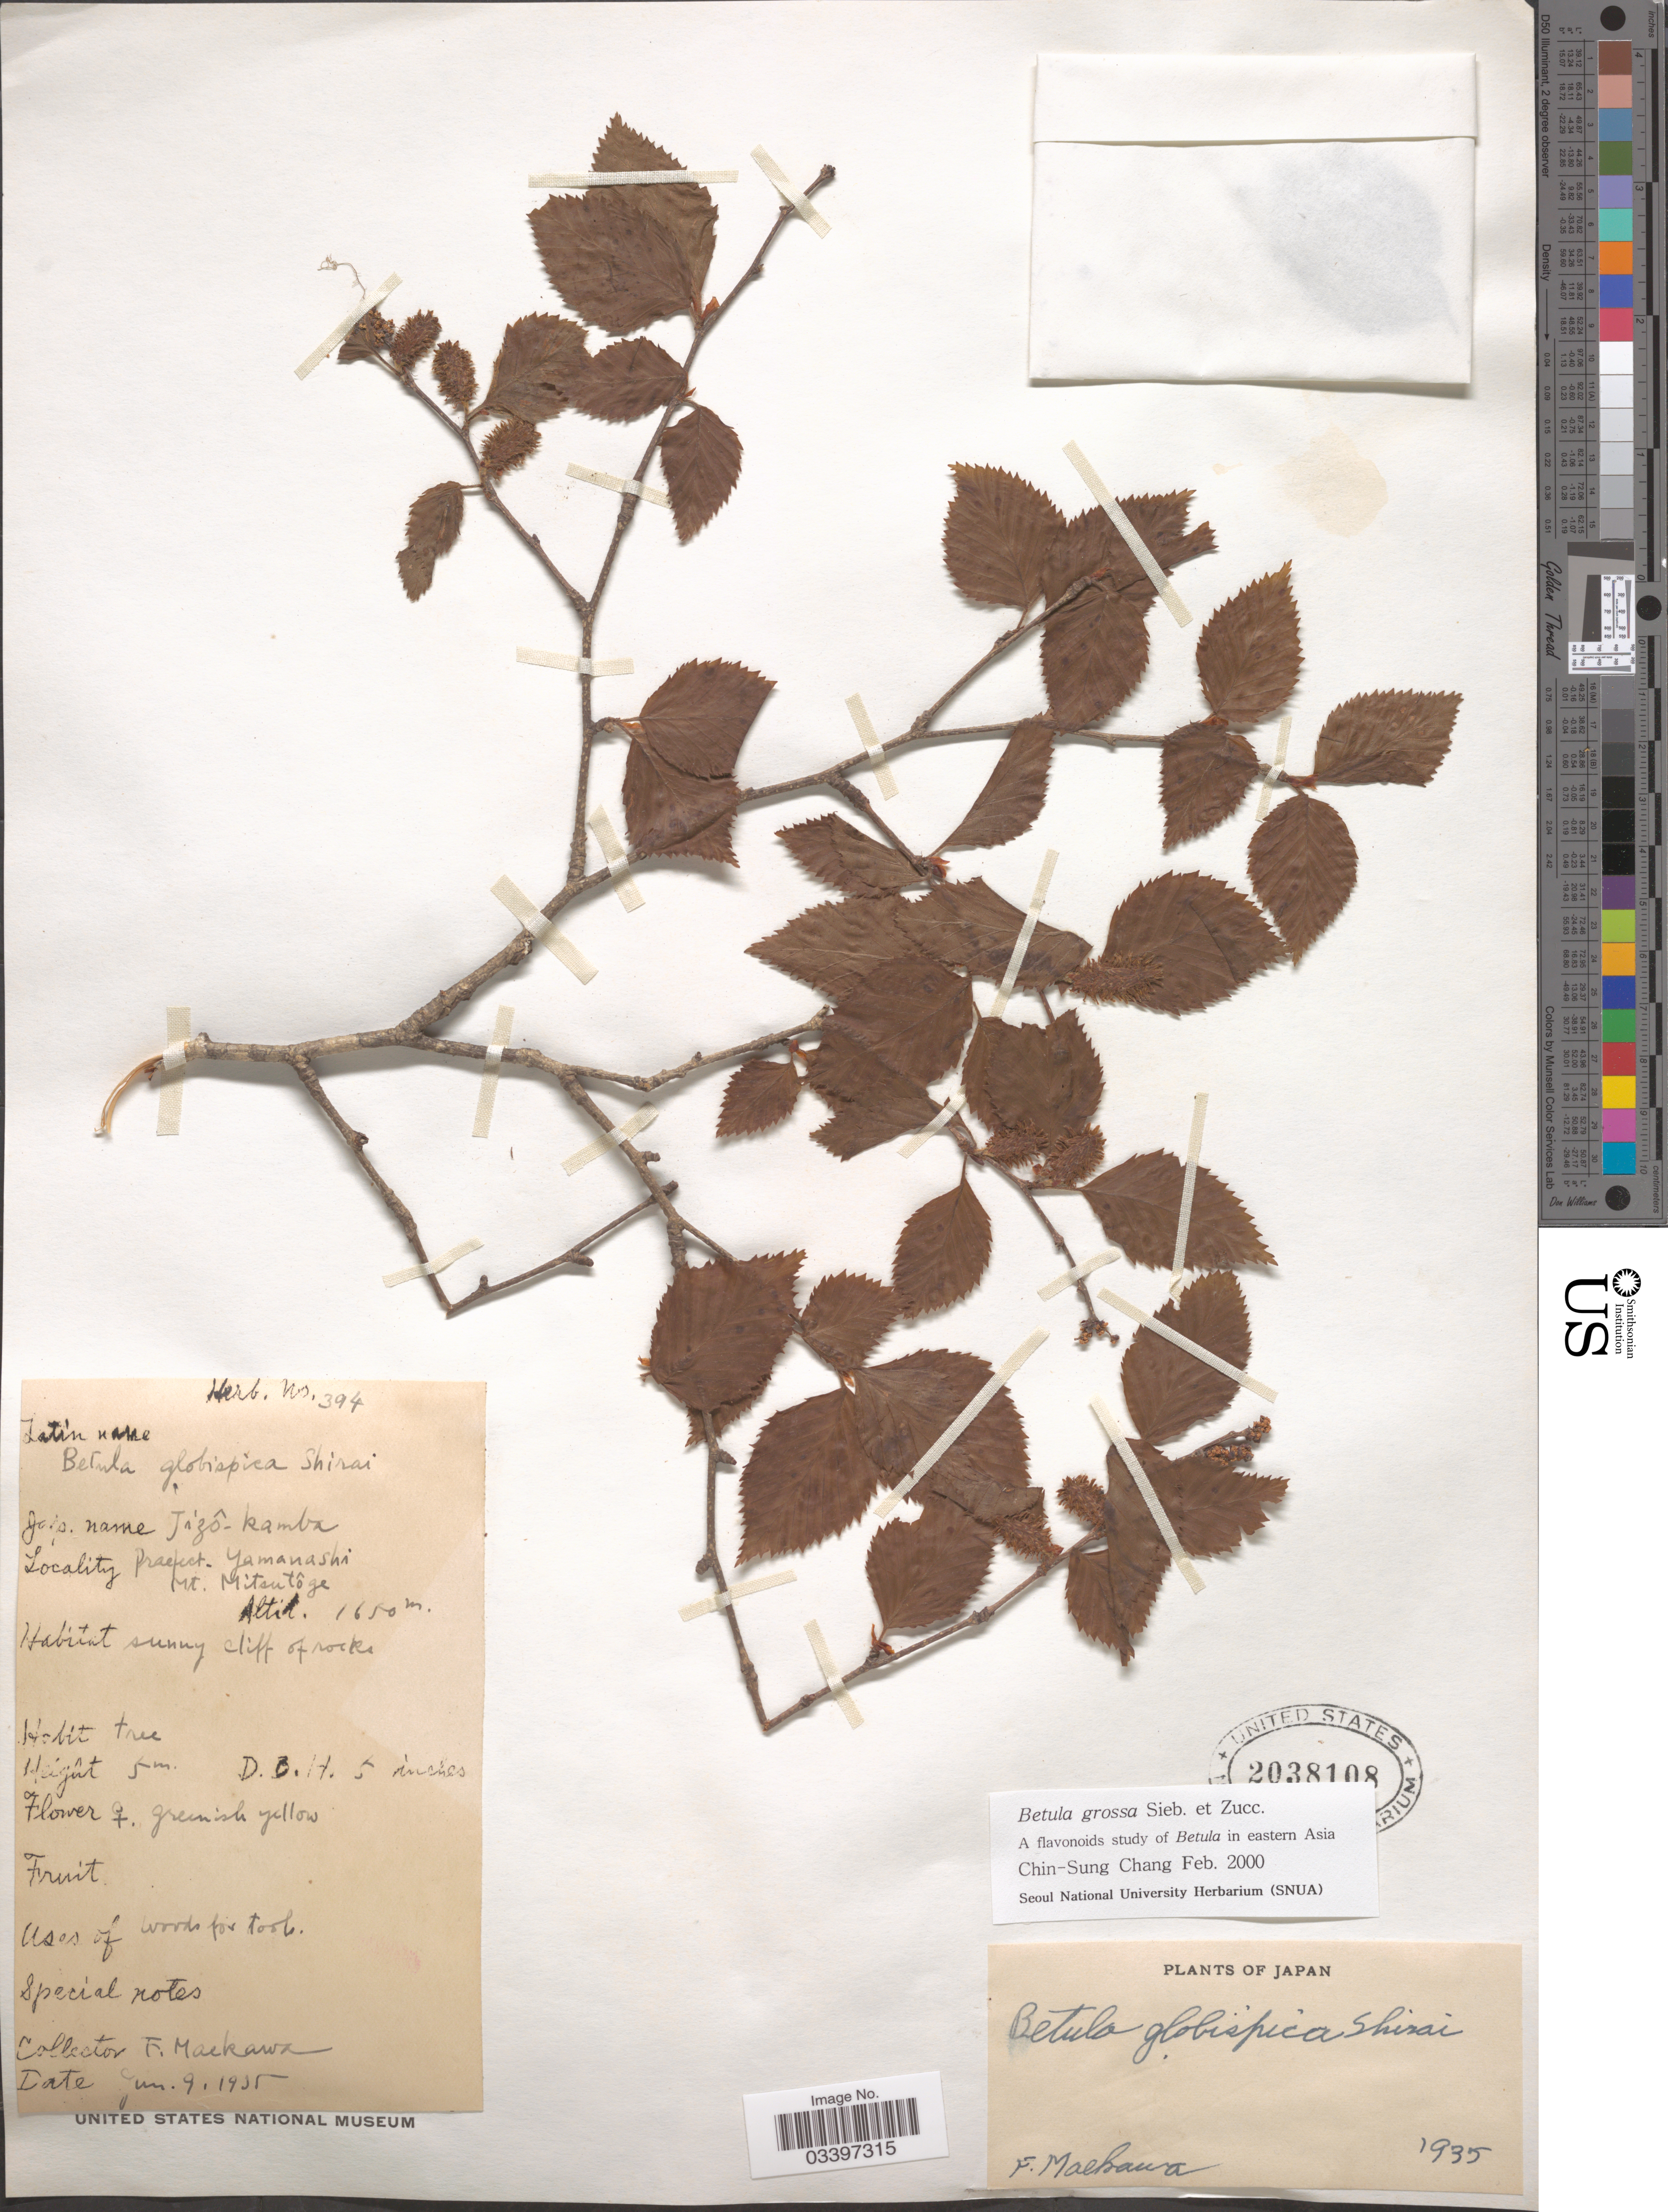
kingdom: Plantae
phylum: Tracheophyta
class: Magnoliopsida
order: Fagales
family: Betulaceae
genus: Betula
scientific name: Betula grossa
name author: Siebold & Zucc.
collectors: F. Maekawa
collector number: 394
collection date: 1935-06-09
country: Japan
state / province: Yamanasi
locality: Praefect Yamanashi. Mt. Mitsutôge.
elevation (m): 1650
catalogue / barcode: US 2038108